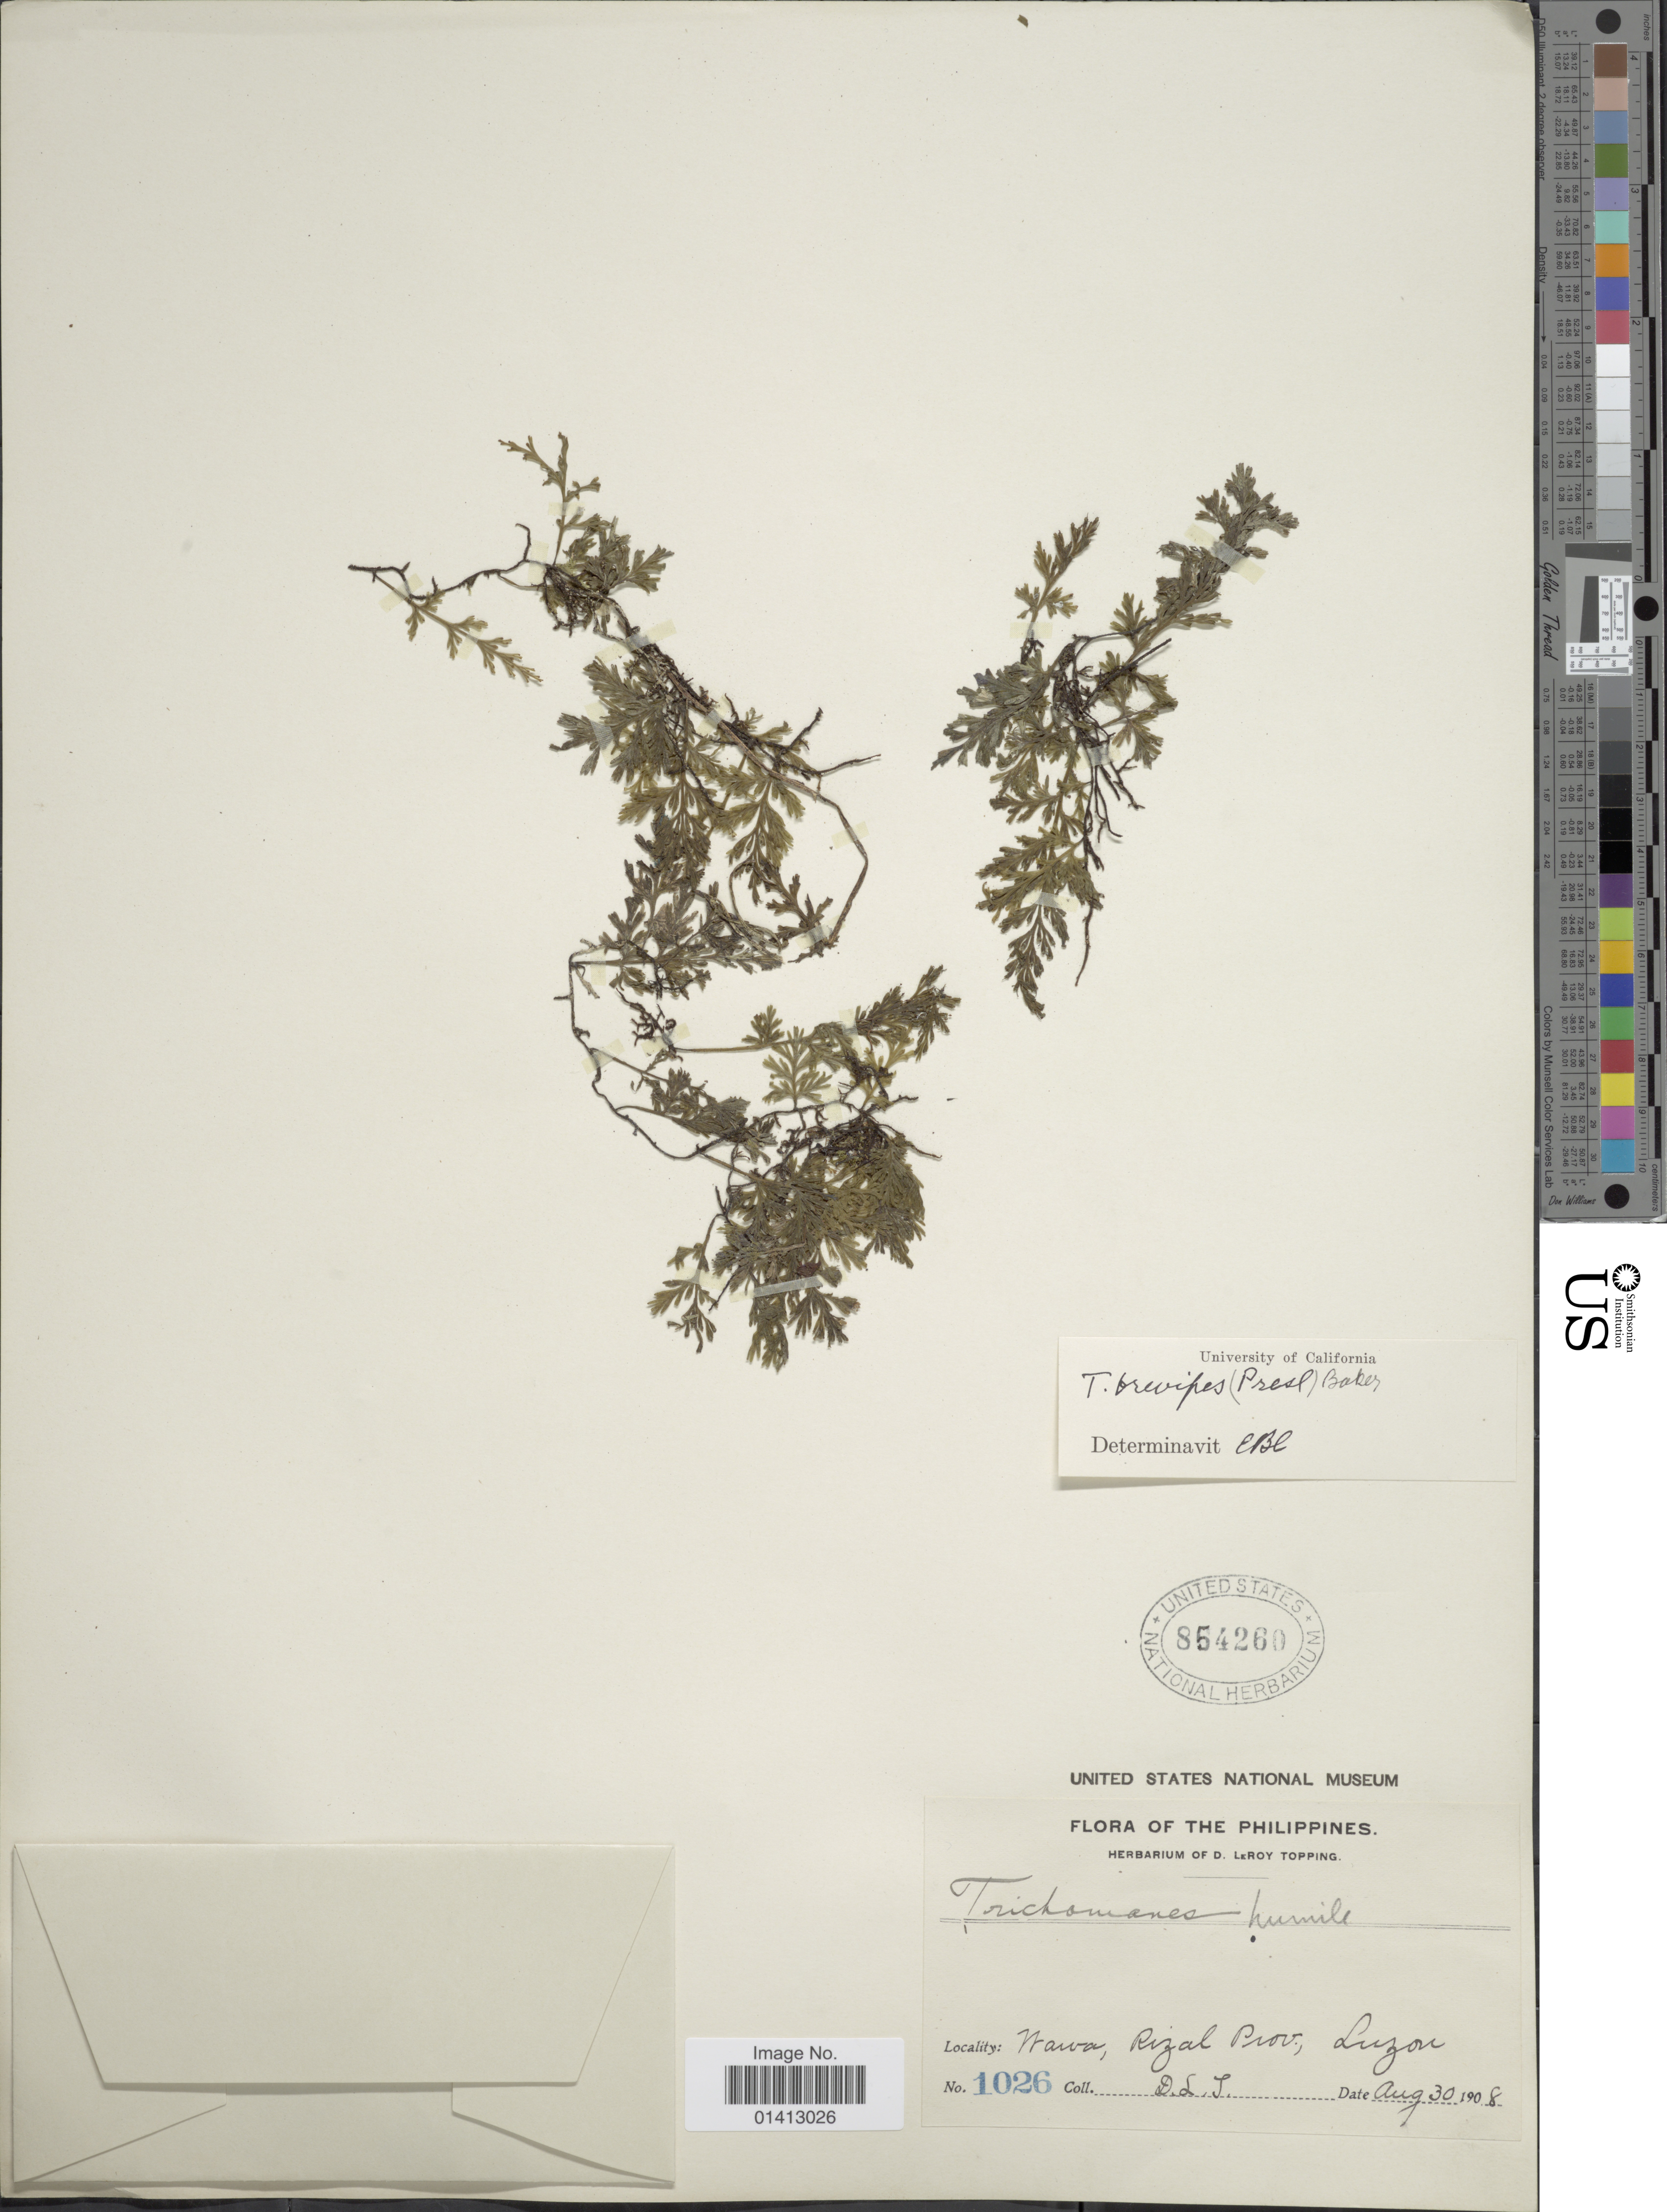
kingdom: Plantae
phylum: Tracheophyta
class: Polypodiopsida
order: Hymenophyllales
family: Hymenophyllaceae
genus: Crepidomanes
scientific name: Crepidomanes brevipes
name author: (C. Presl) Copel.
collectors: D. L. Topping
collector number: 1026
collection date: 1908-08-30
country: Philippines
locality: Wawa, rizal prov, Luzon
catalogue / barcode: US 854260